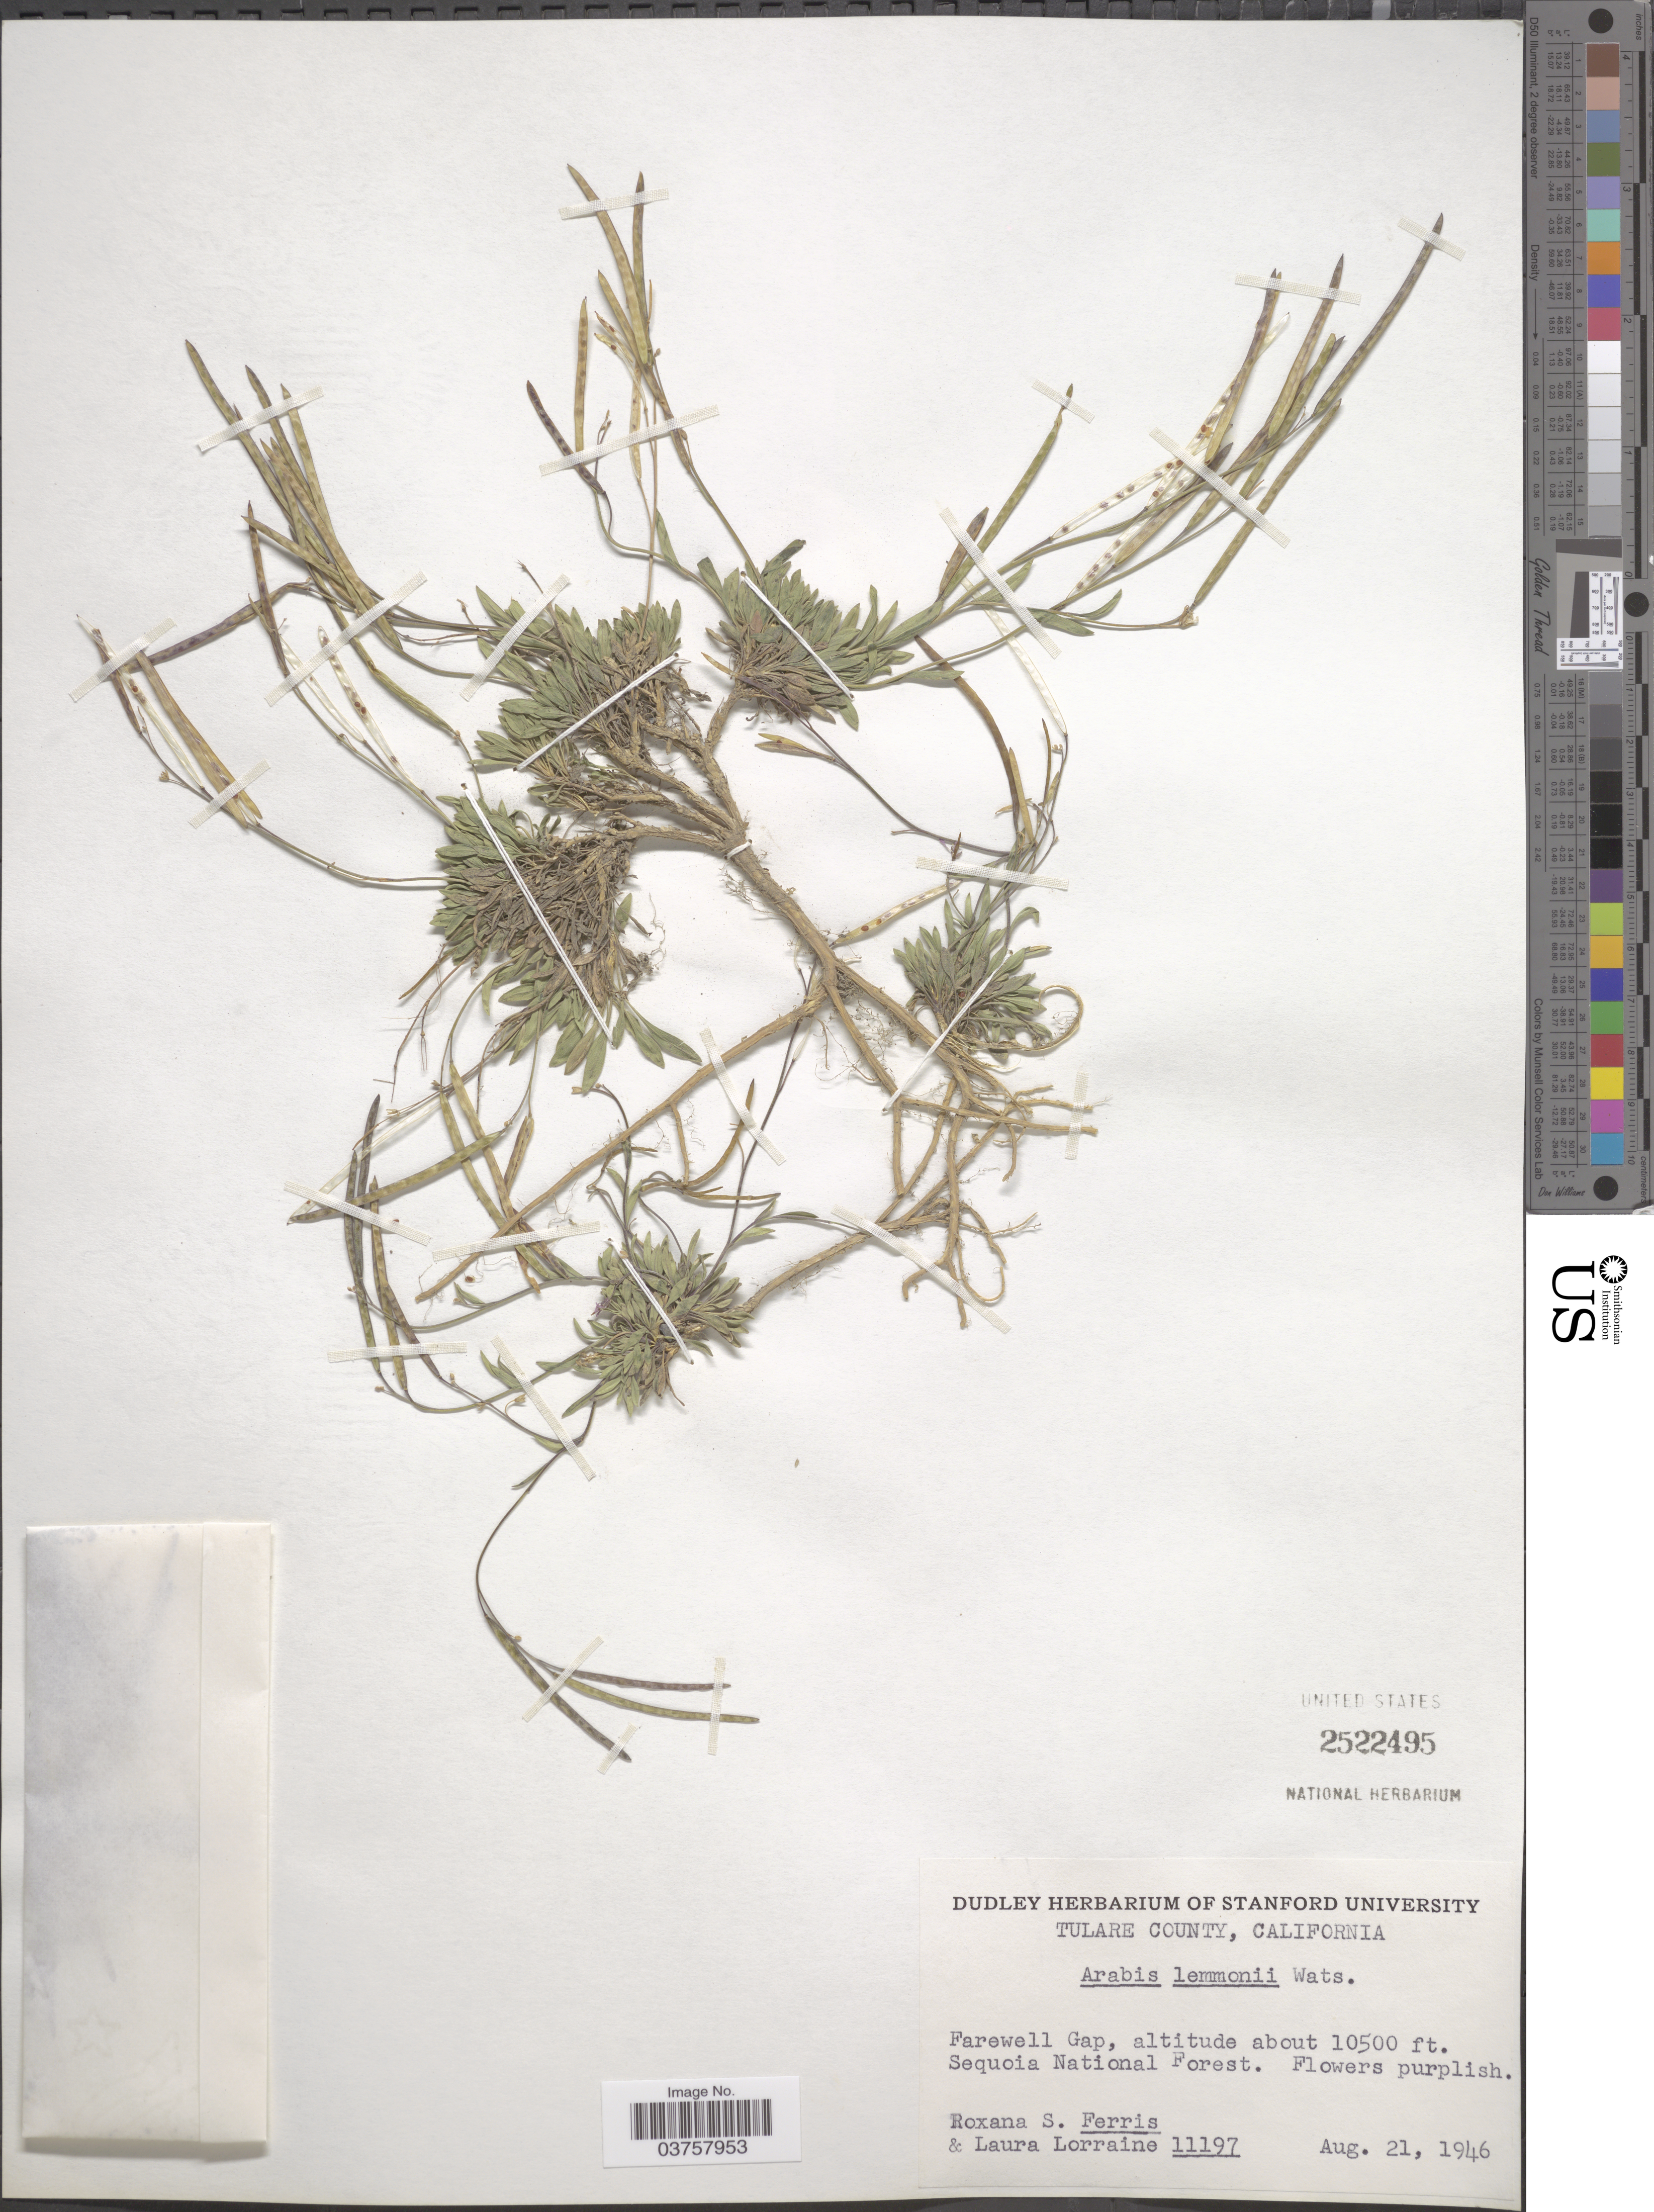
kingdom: Plantae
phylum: Tracheophyta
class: Magnoliopsida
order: Brassicales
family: Brassicaceae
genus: Arabis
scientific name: Arabis lemmonii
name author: S. Watson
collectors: R. S. Ferris & L. Lorraine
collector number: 11197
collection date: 1946-08-21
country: United States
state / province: California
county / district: Tulare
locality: Tulare County, Farewell Gap, Sequoia National Forest.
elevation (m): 3200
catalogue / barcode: US 2522495